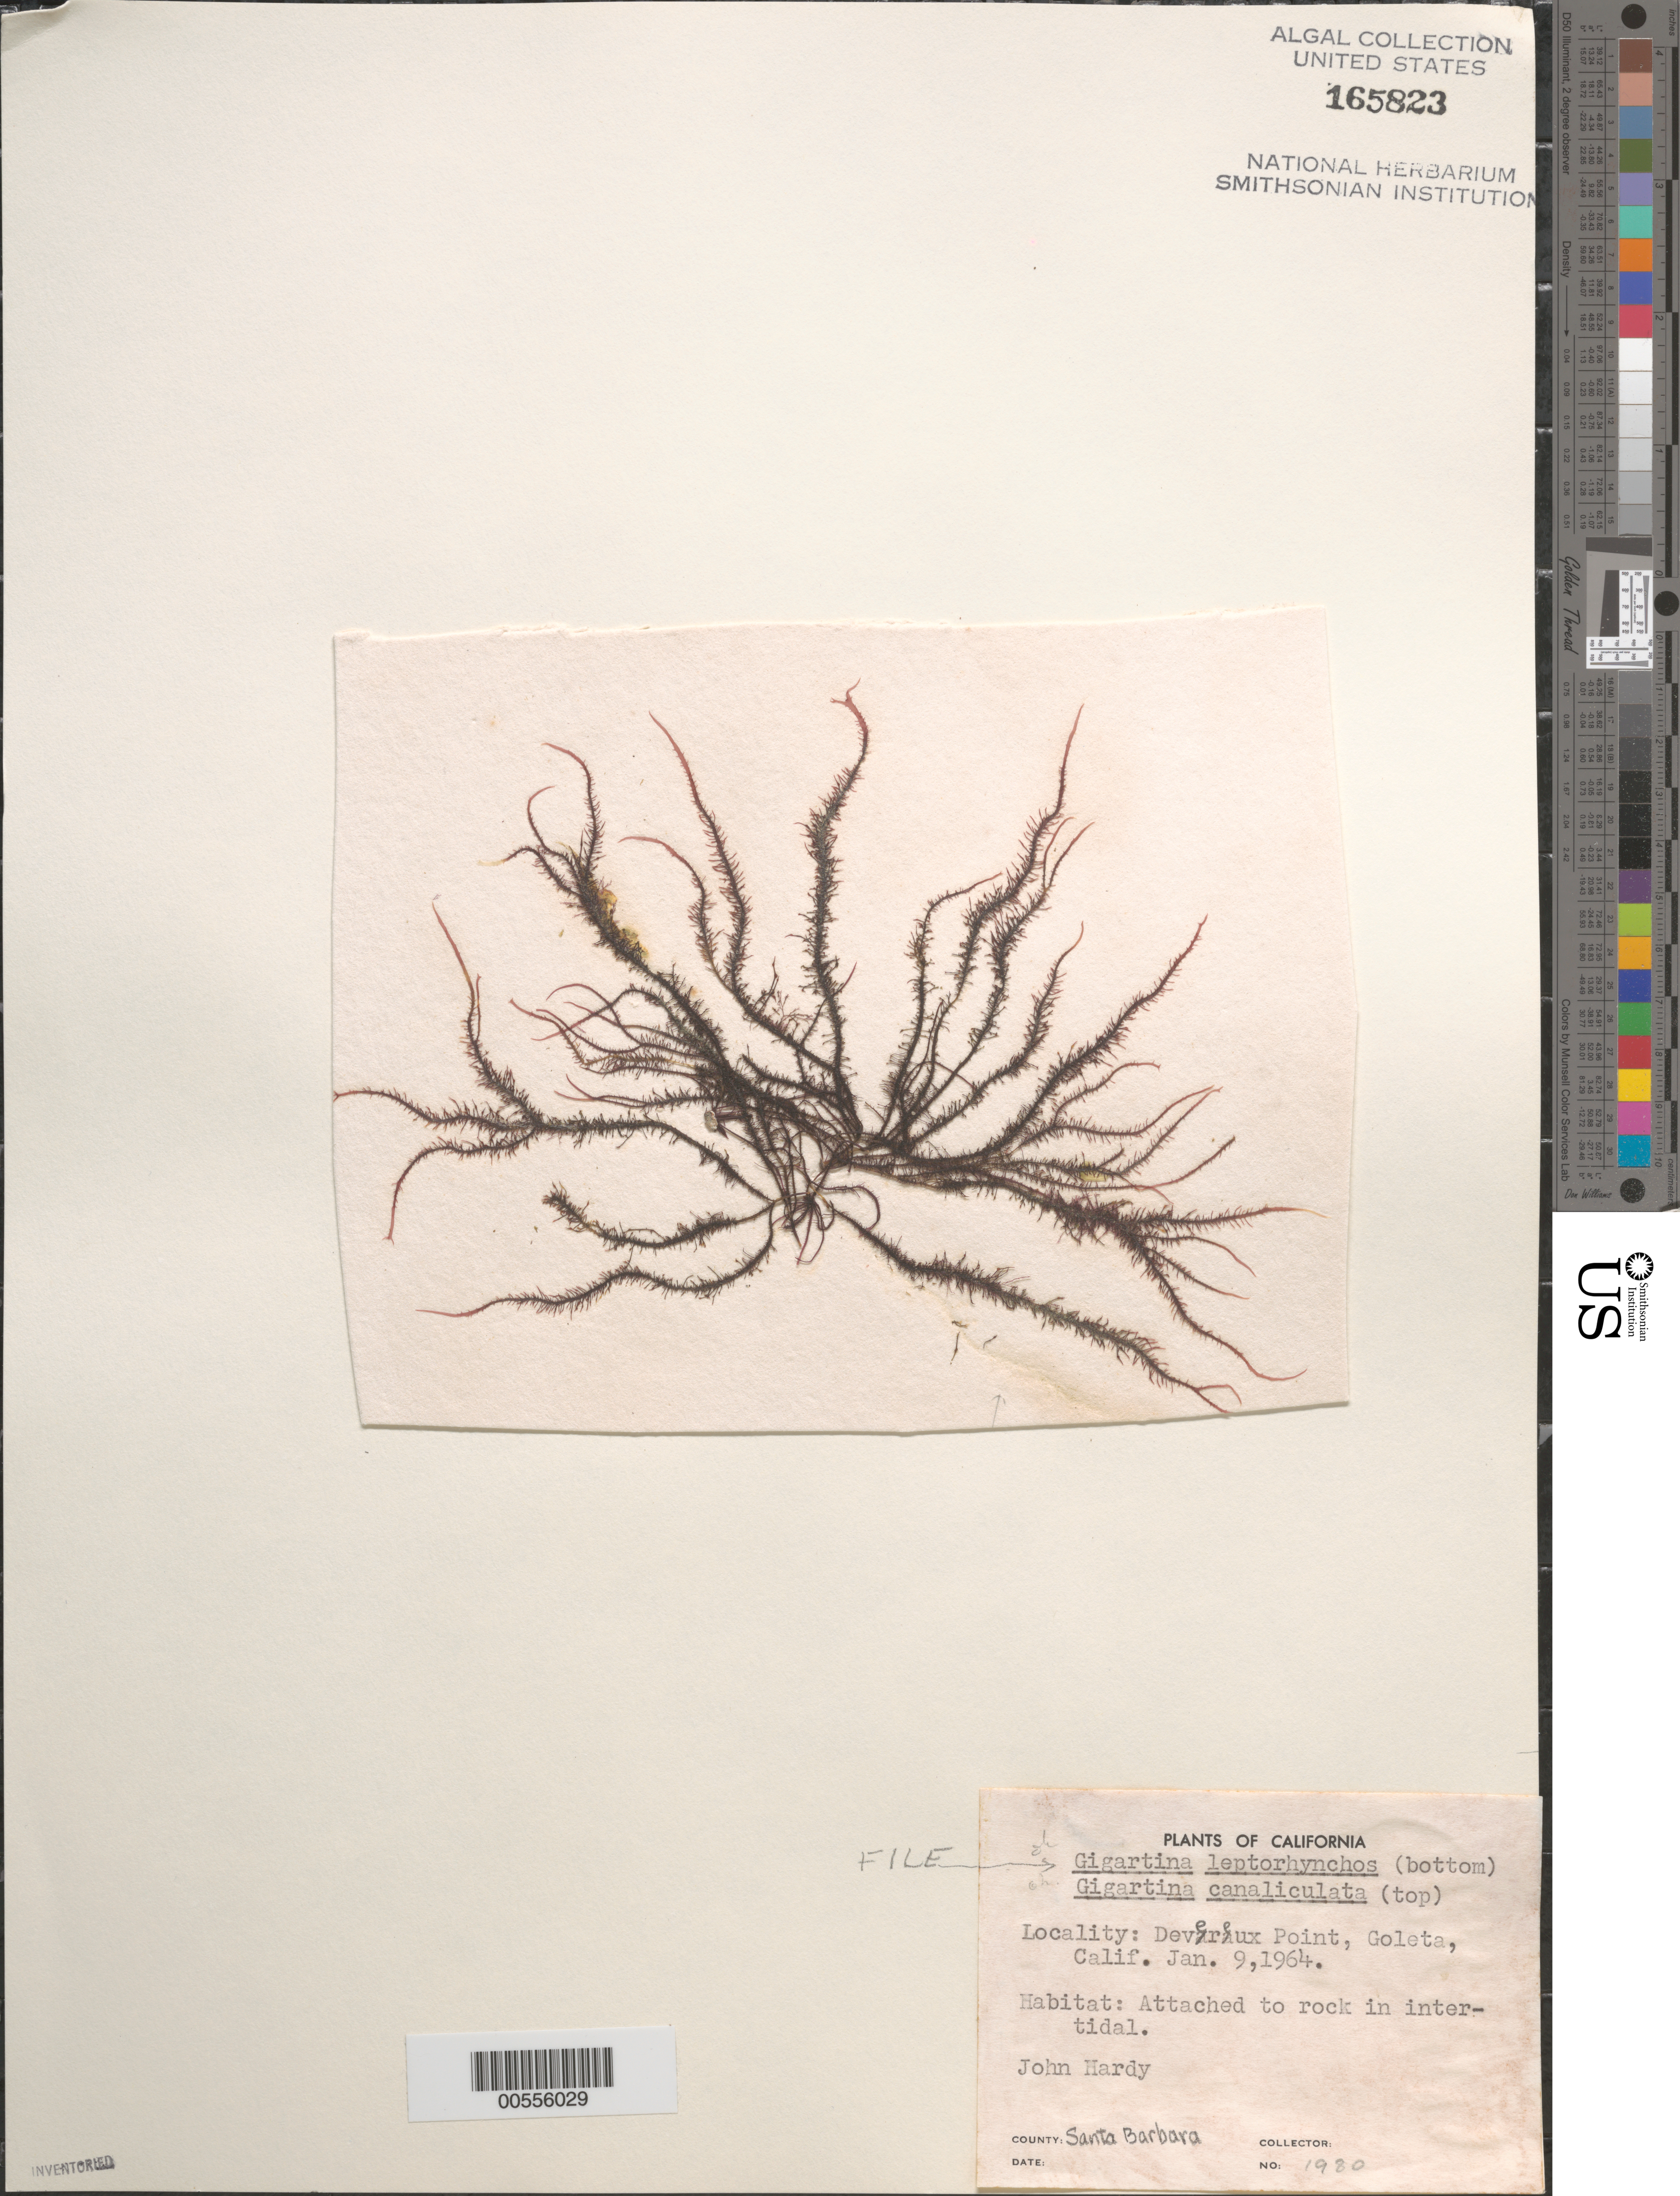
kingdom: Plantae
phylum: Rhodophyta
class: Florideophyceae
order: Gigartinales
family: Gigartinaceae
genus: Mazzaella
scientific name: Mazzaella leptorhynchos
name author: (J. Agardh) Leister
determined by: Algae name updating Project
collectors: J. Hardy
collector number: Neushul 1980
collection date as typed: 09 Jan 1964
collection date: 1964-01-09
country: United States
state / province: California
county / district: Santa Barbara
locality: Devereux Point, Goleta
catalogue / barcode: US 165823